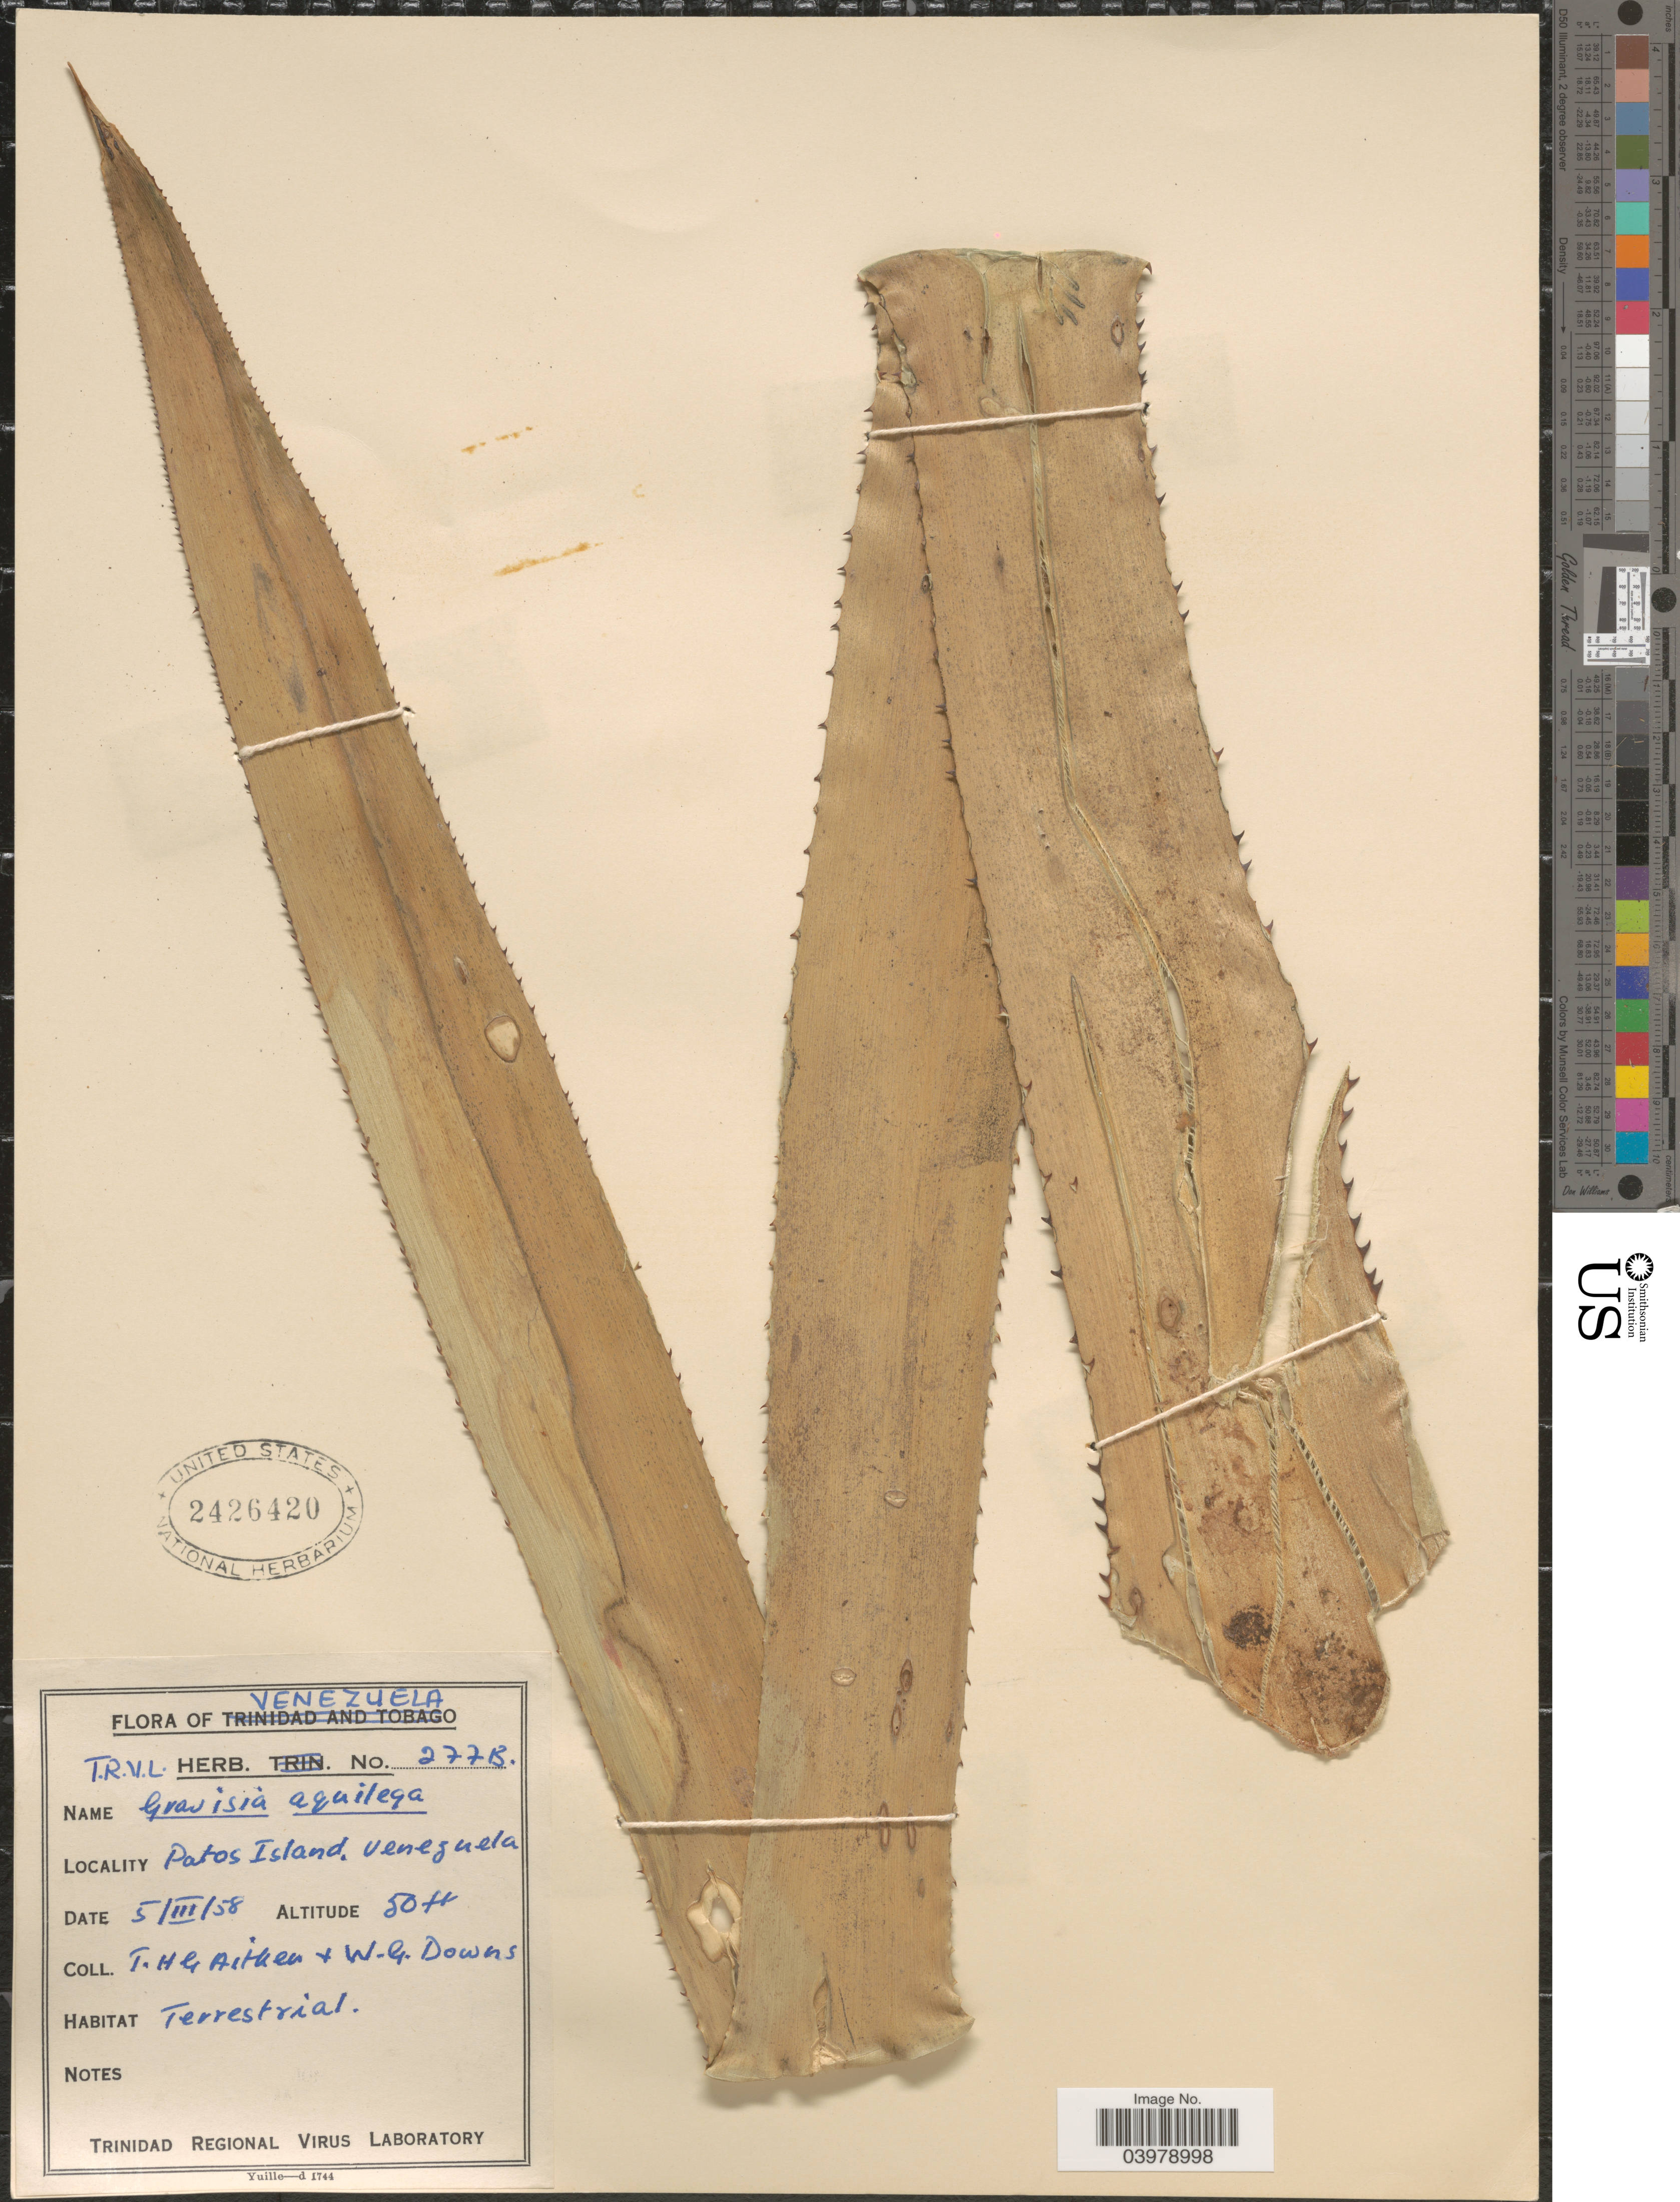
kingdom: Plantae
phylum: Tracheophyta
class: Liliopsida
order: Poales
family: Bromeliaceae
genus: Aechmea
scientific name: Aechmea aquilega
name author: (Salisb.) Griseb.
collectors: T. Aitken & W. G. Downs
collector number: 277B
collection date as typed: Transcribed d/m/y: 5/3/58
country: Venezuela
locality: Patos Island.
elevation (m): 15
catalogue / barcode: US 2426420